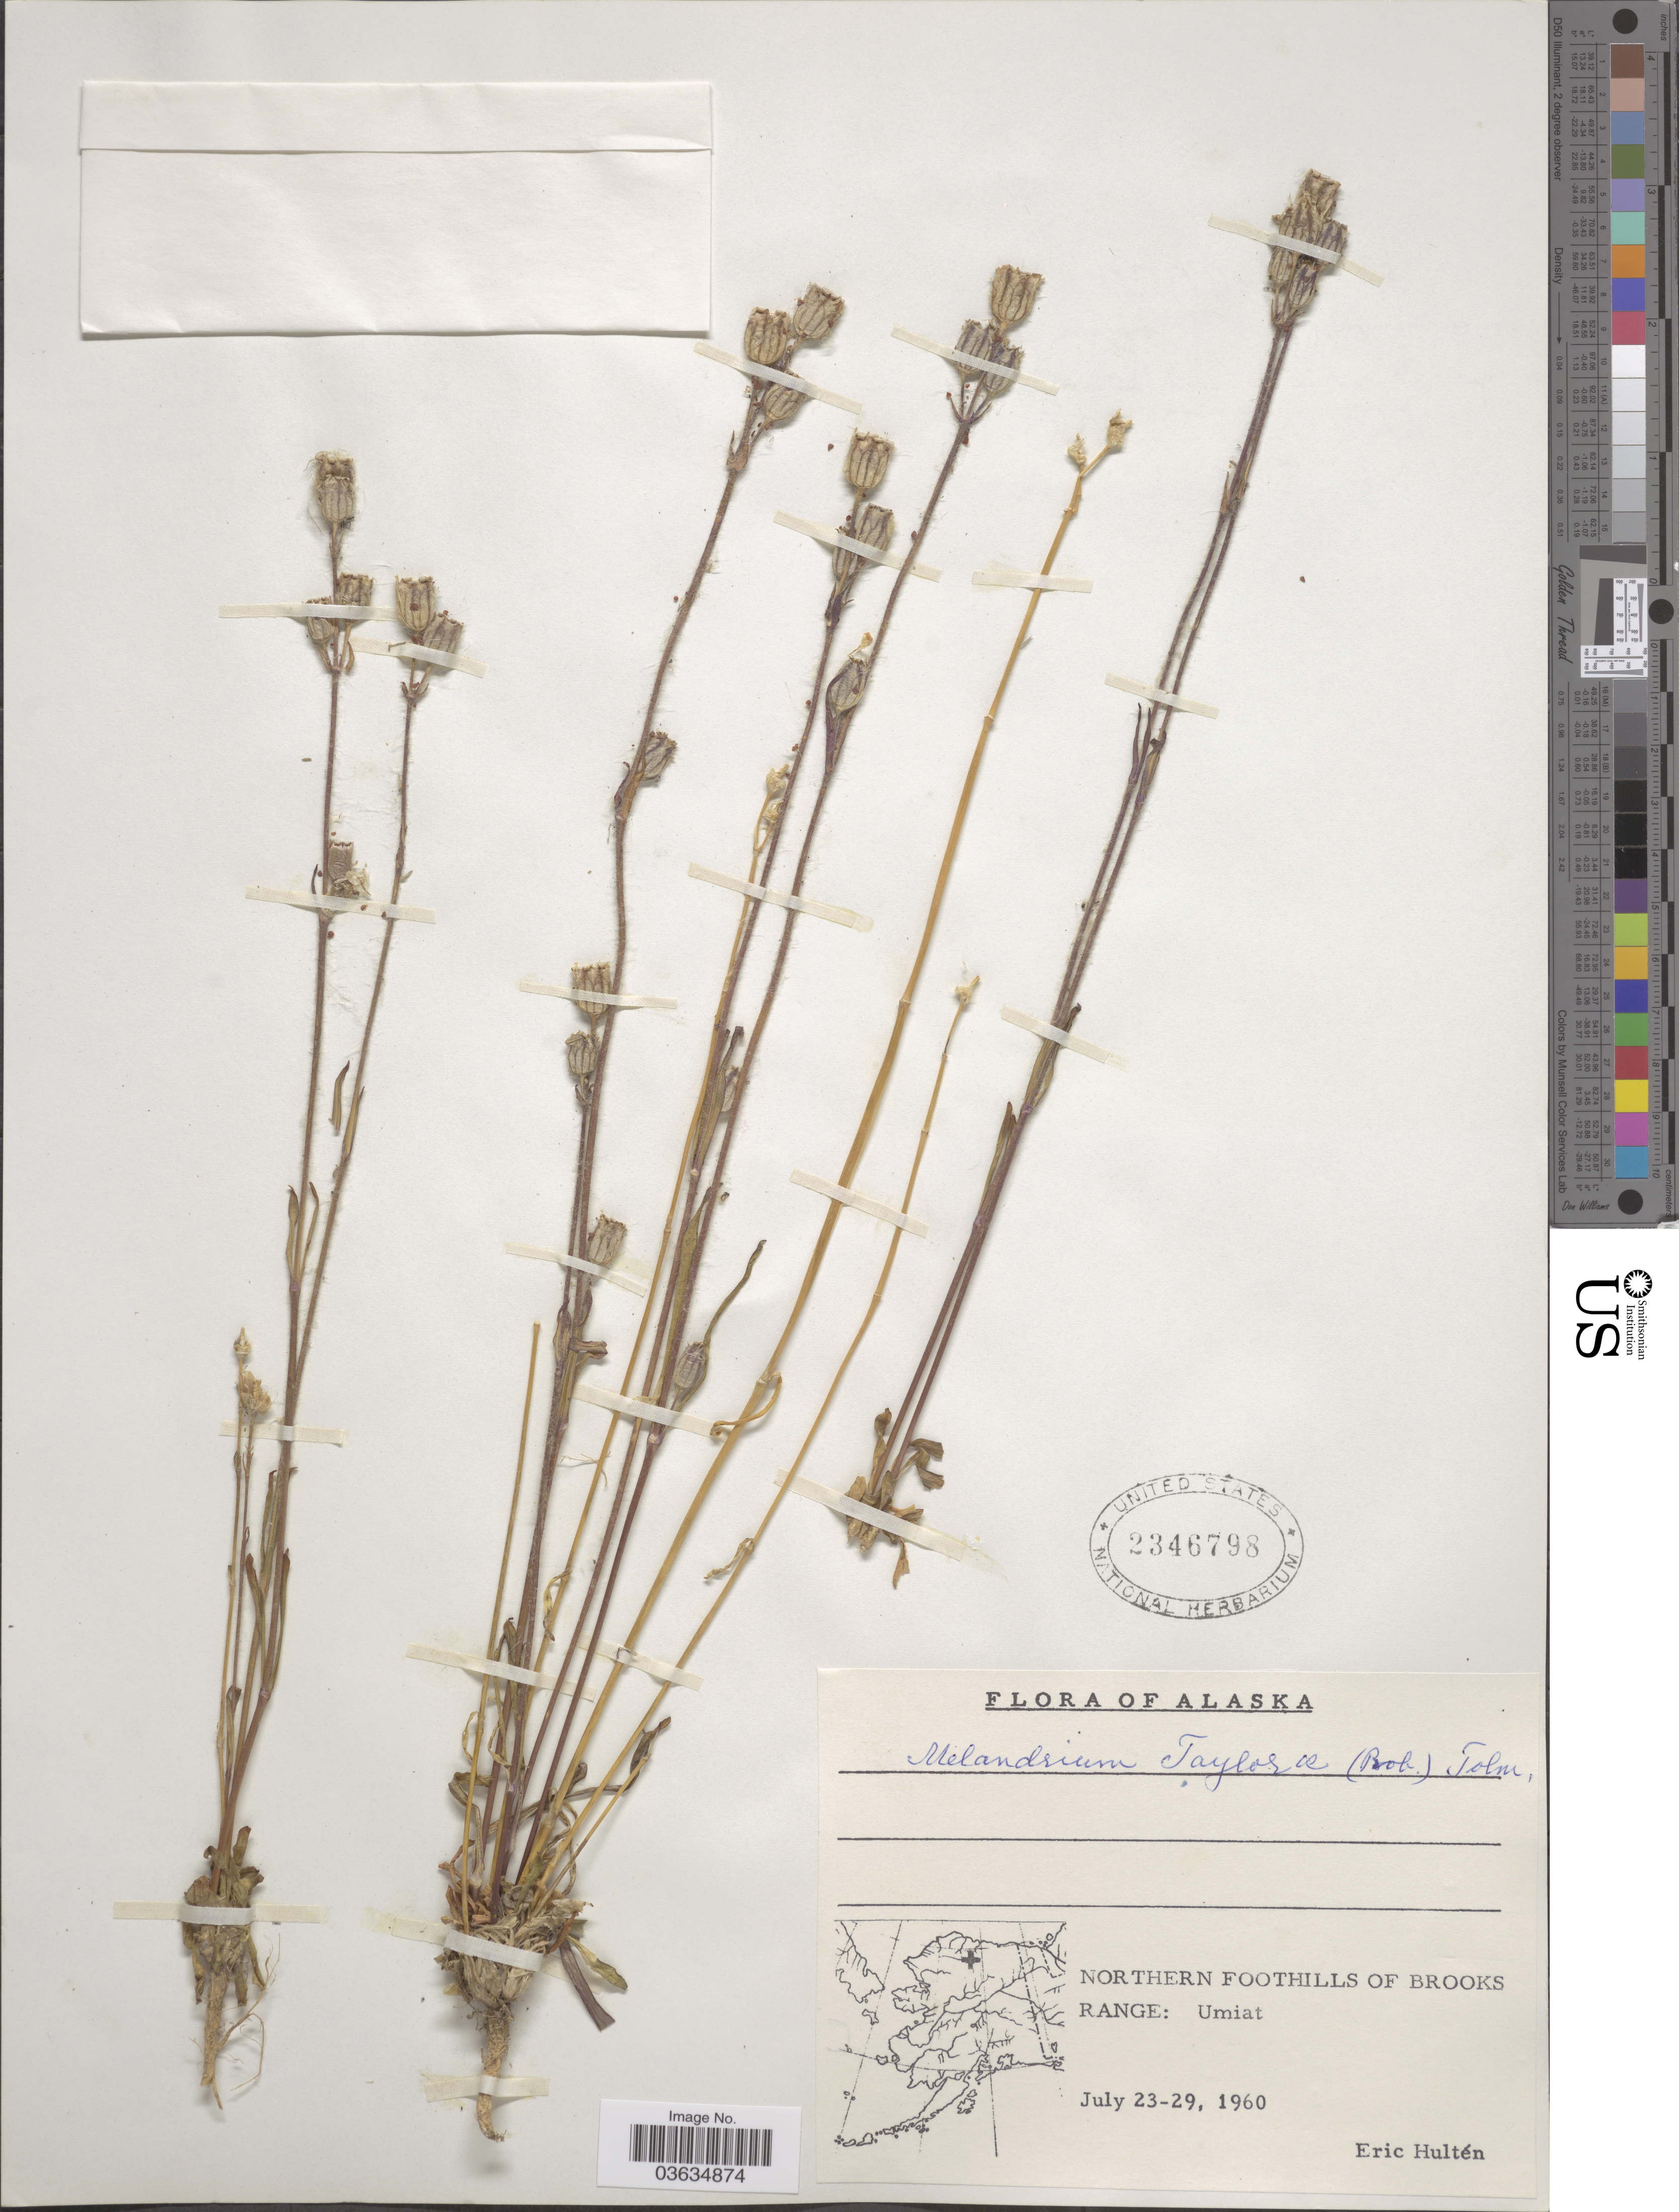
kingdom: Plantae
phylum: Tracheophyta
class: Magnoliopsida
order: Caryophyllales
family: Caryophyllaceae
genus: Silene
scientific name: Silene involucrata subsp. tenella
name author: (Tolm.) Bocquet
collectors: E. G. Hultén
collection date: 1960-07-23/1960-07-29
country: United States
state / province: Alaska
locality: Northern Foothills of Brooks Range: Umiat.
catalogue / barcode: US 2346798